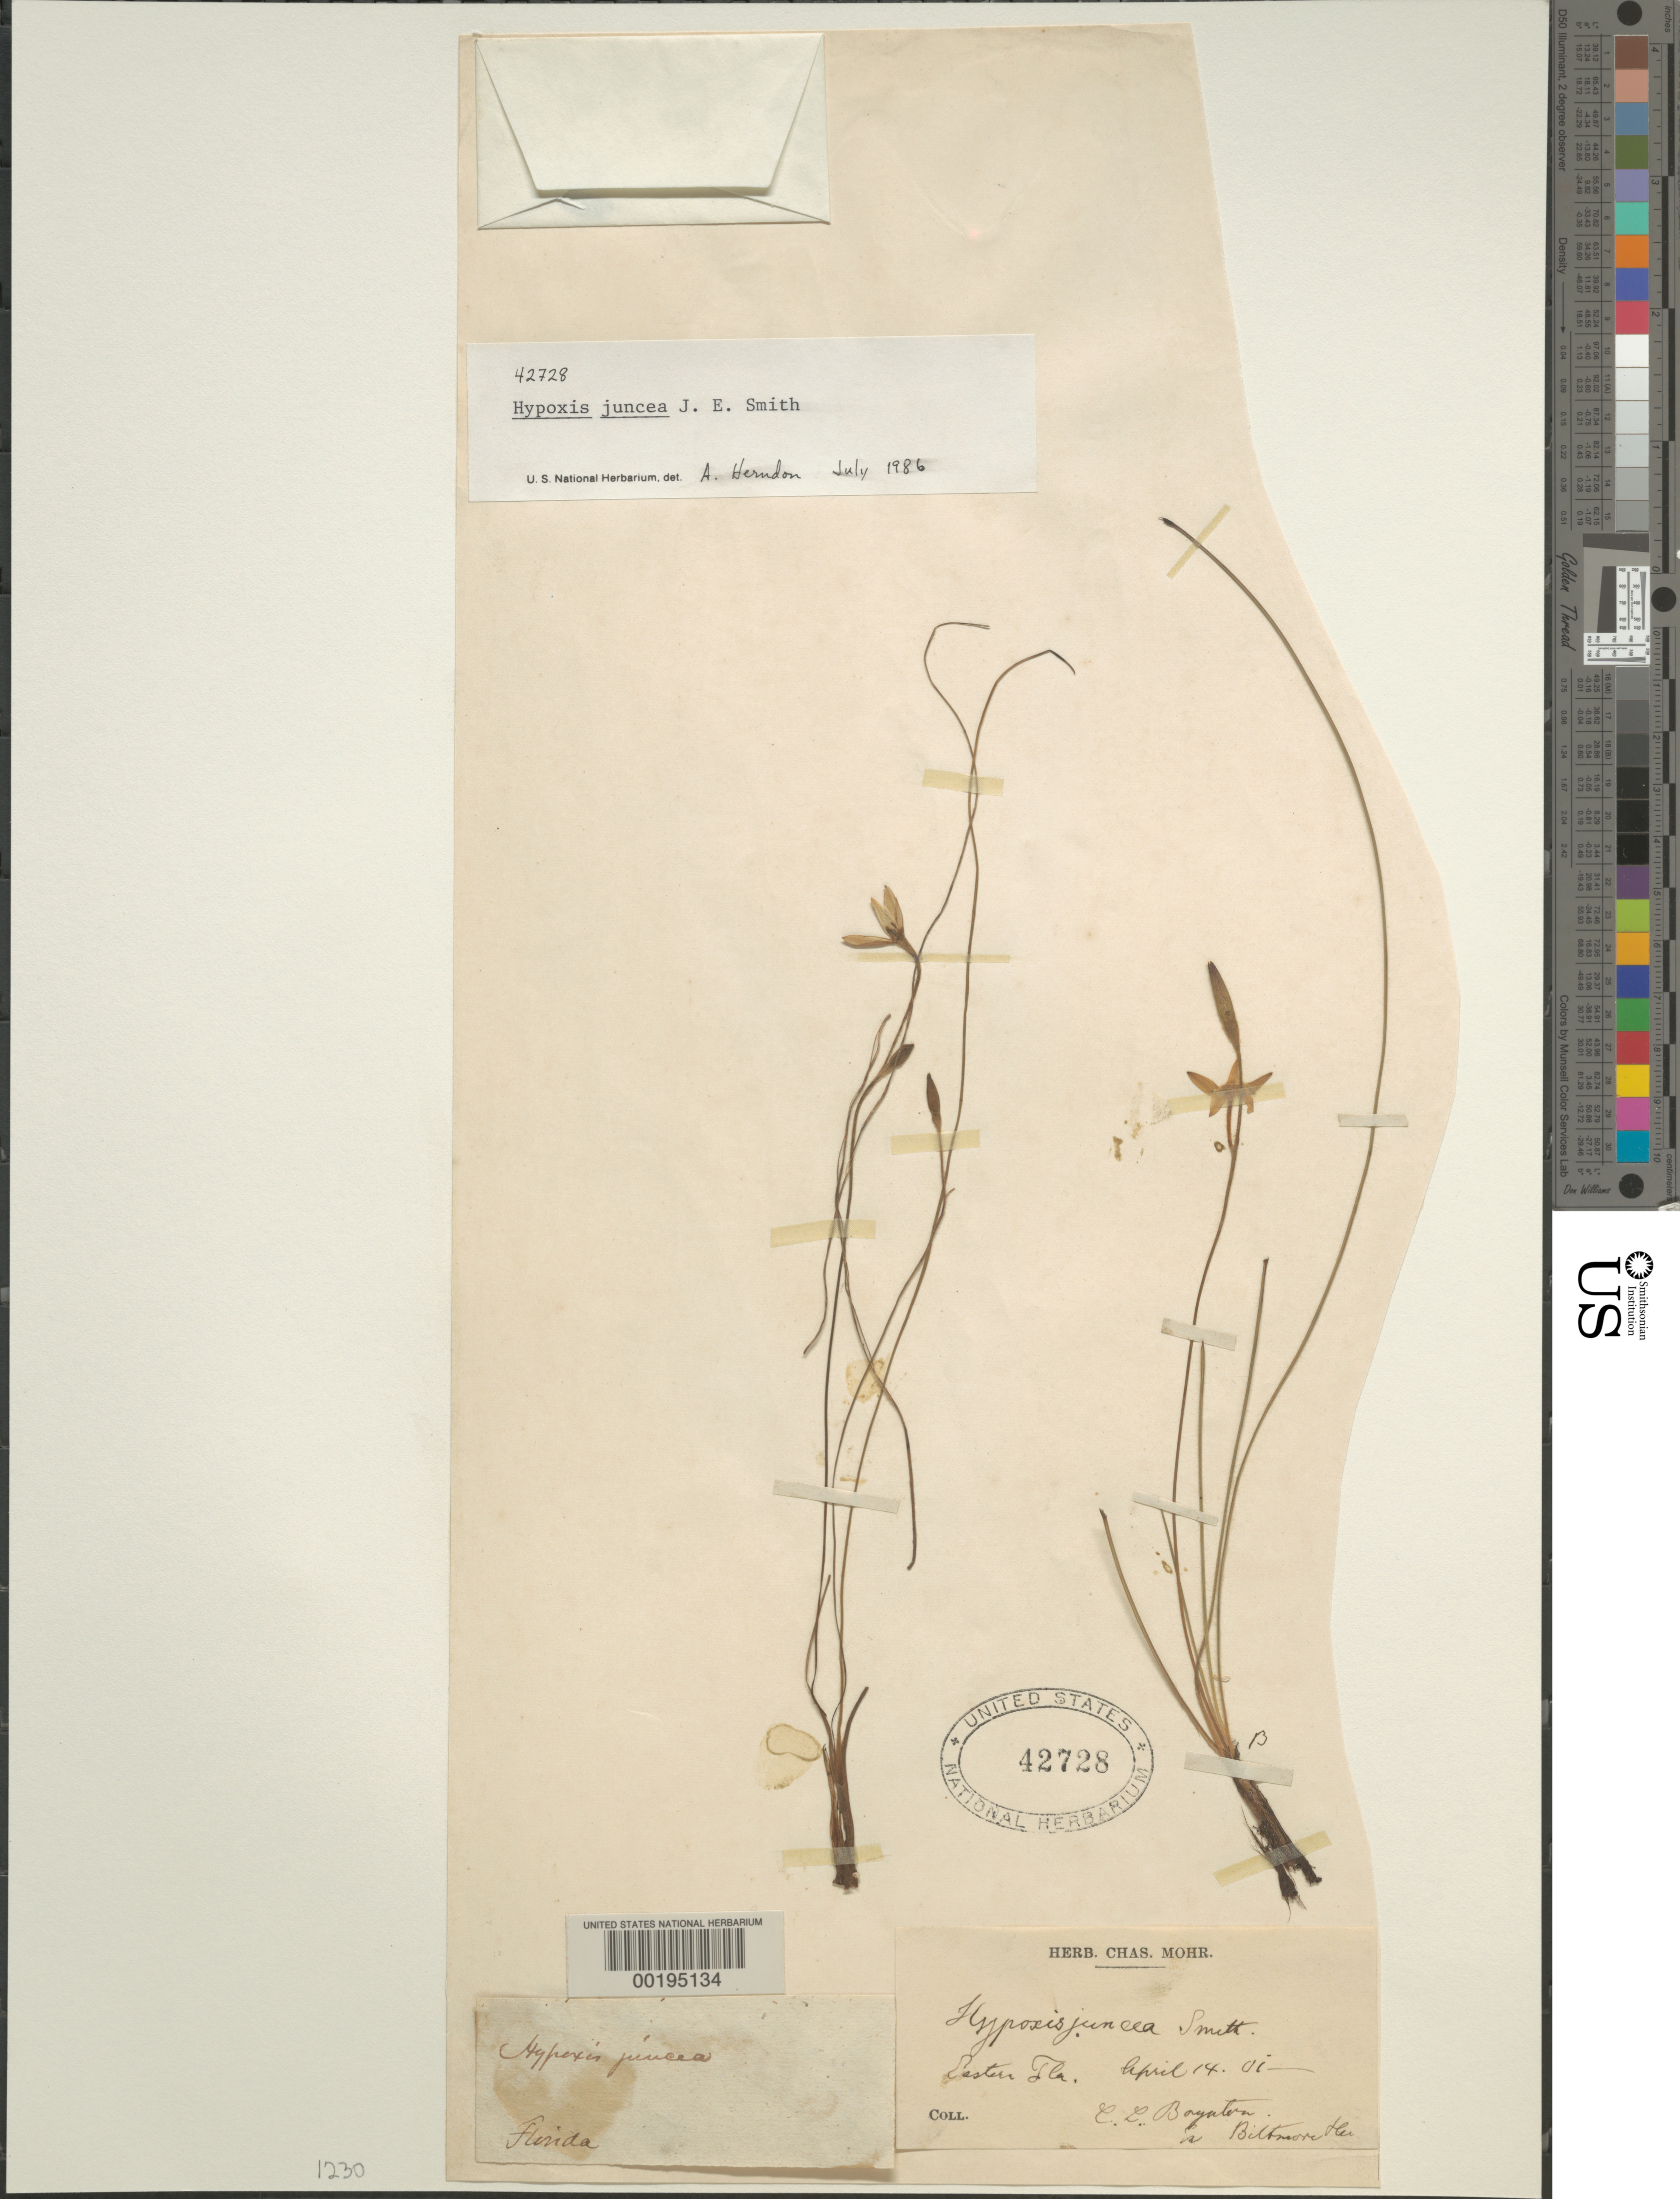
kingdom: Plantae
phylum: Tracheophyta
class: Liliopsida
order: Asparagales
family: Hypoxidaceae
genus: Hypoxis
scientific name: Hypoxis juncea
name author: Small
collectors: C. Boyaton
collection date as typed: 14 -- 1901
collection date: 1901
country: United States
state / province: Florida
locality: Eastern florida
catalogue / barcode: US 42728